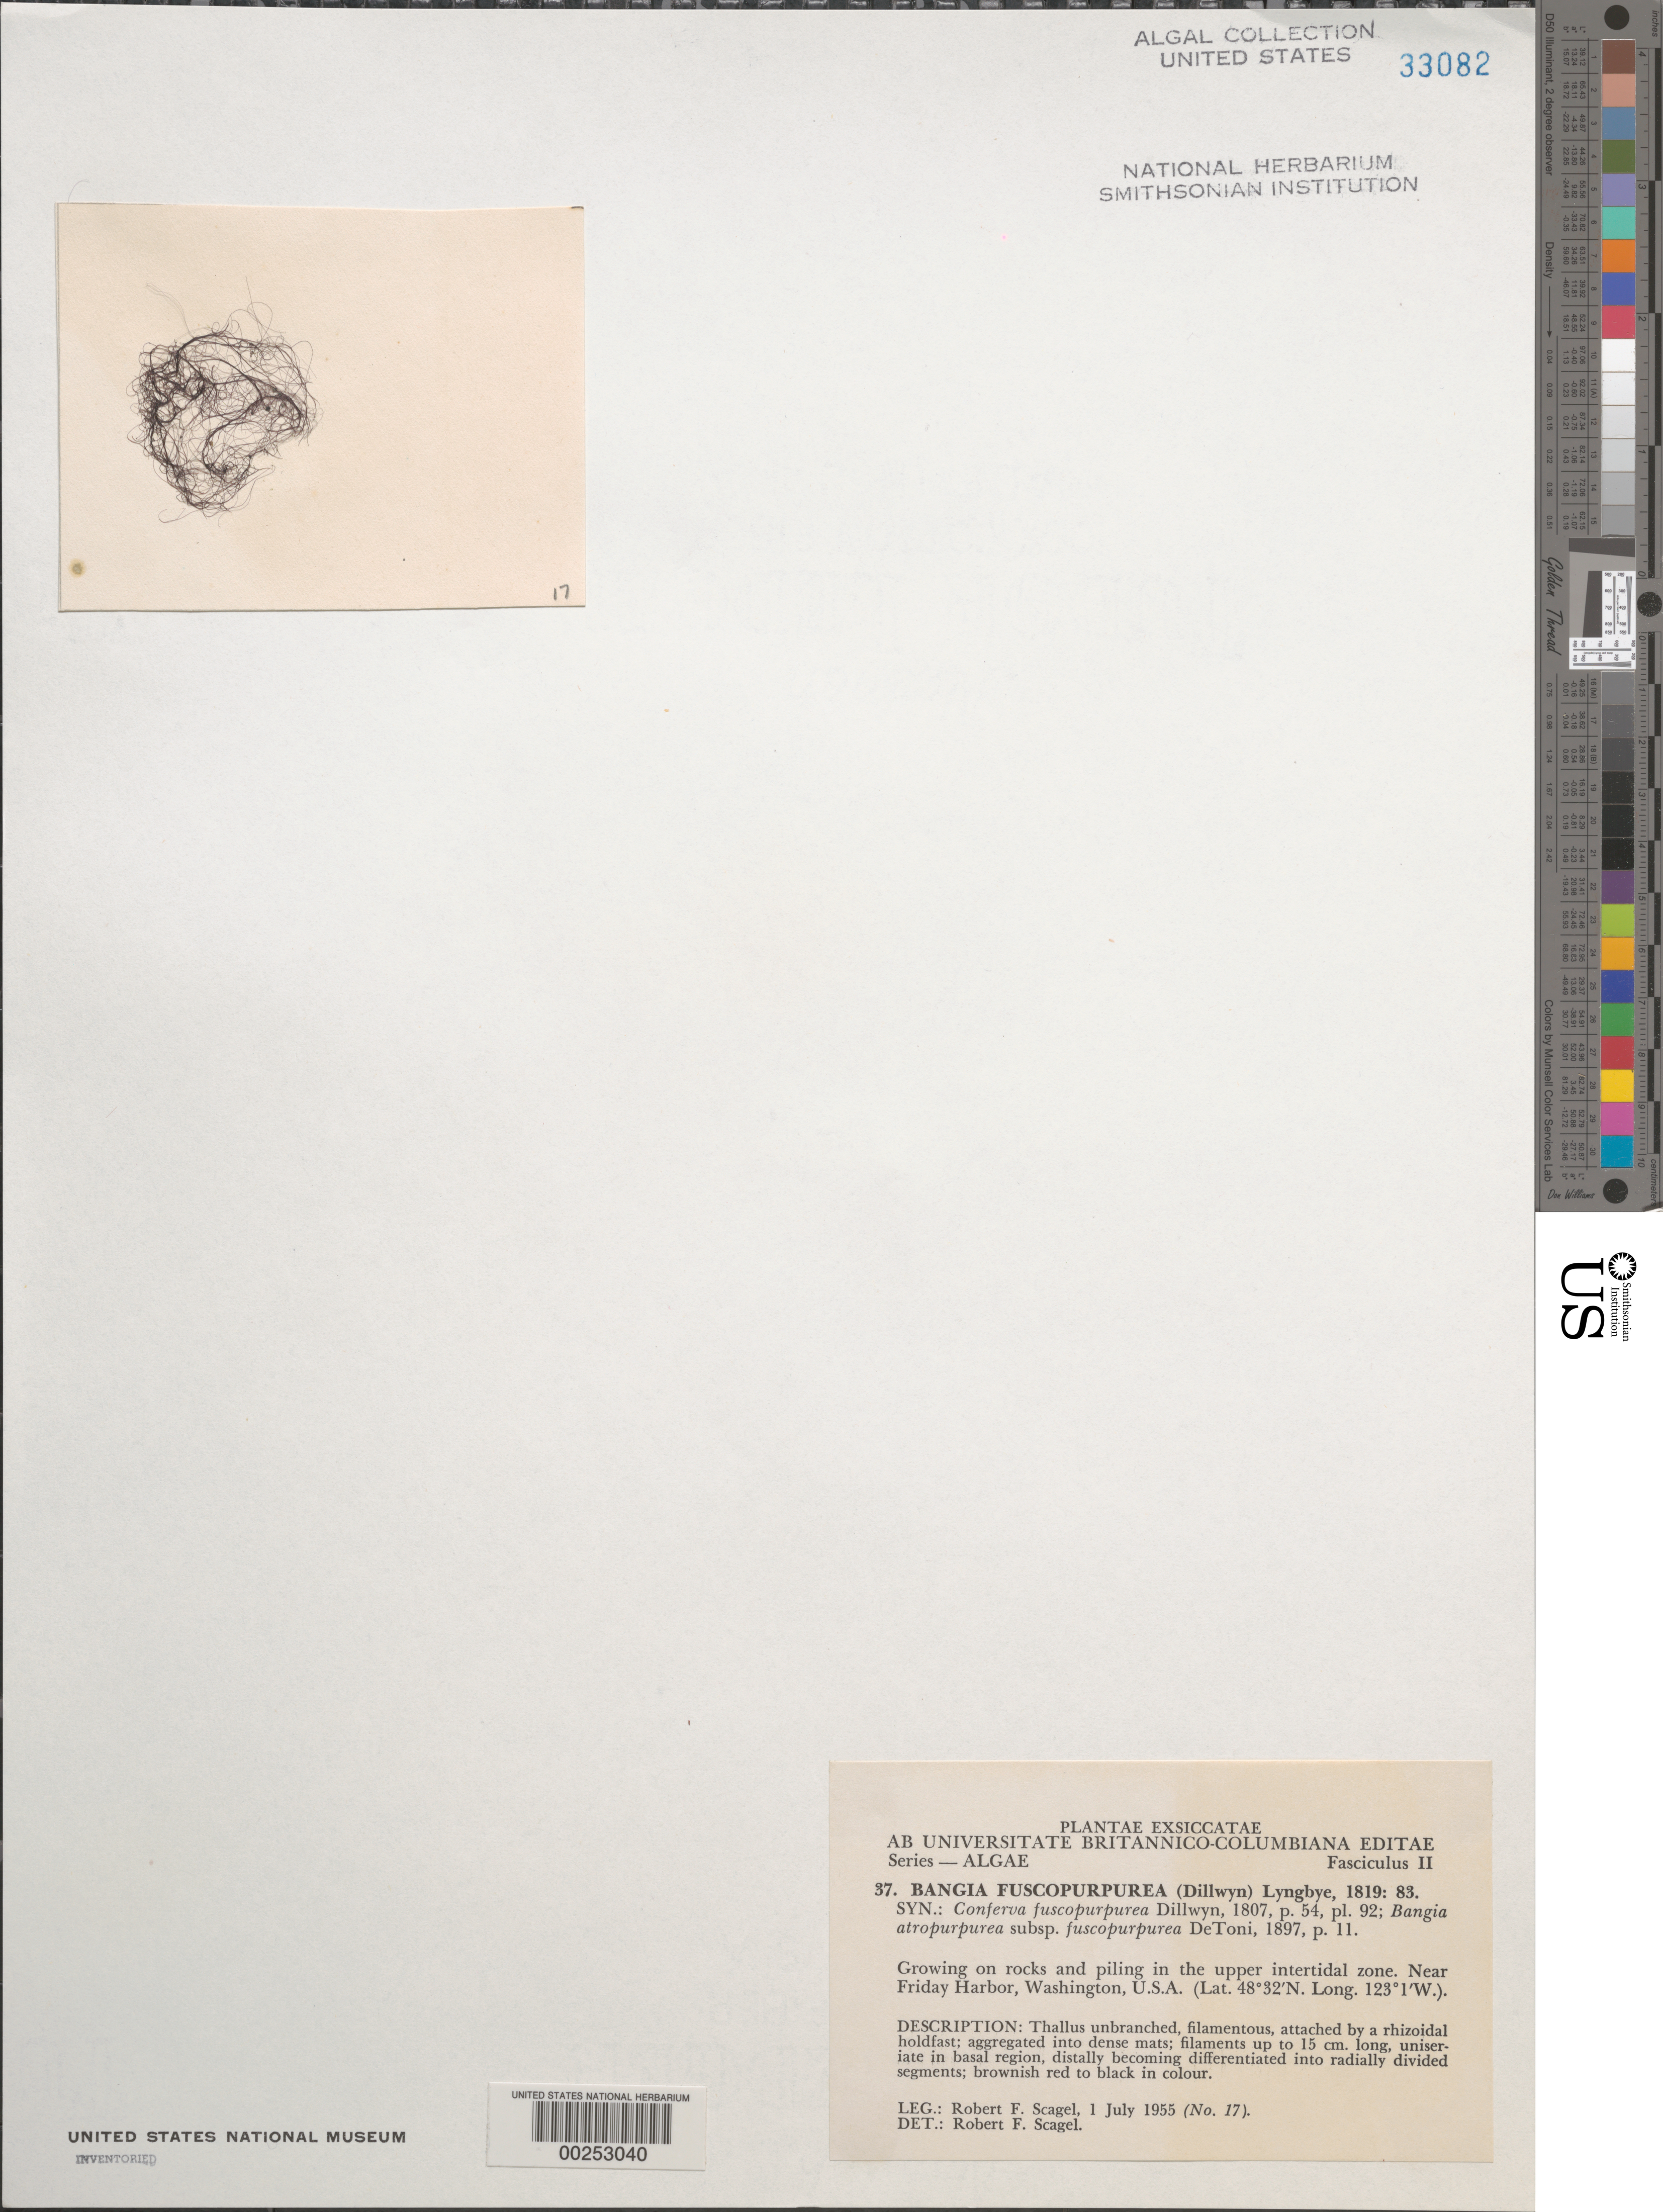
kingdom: Plantae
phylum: Rhodophyta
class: Bangiophyceae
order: Bangiales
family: Bangiaceae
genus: Bangia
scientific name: Bangia fuscopurpurea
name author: (Dillwyn) Lyngb.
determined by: Scagel, R. F.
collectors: R. F. Scagel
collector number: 17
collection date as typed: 01 Jul 1955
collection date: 1955-07-01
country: United States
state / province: Washington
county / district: San Juan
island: San Juan Island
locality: Near Friday Harbor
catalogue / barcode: US 33082